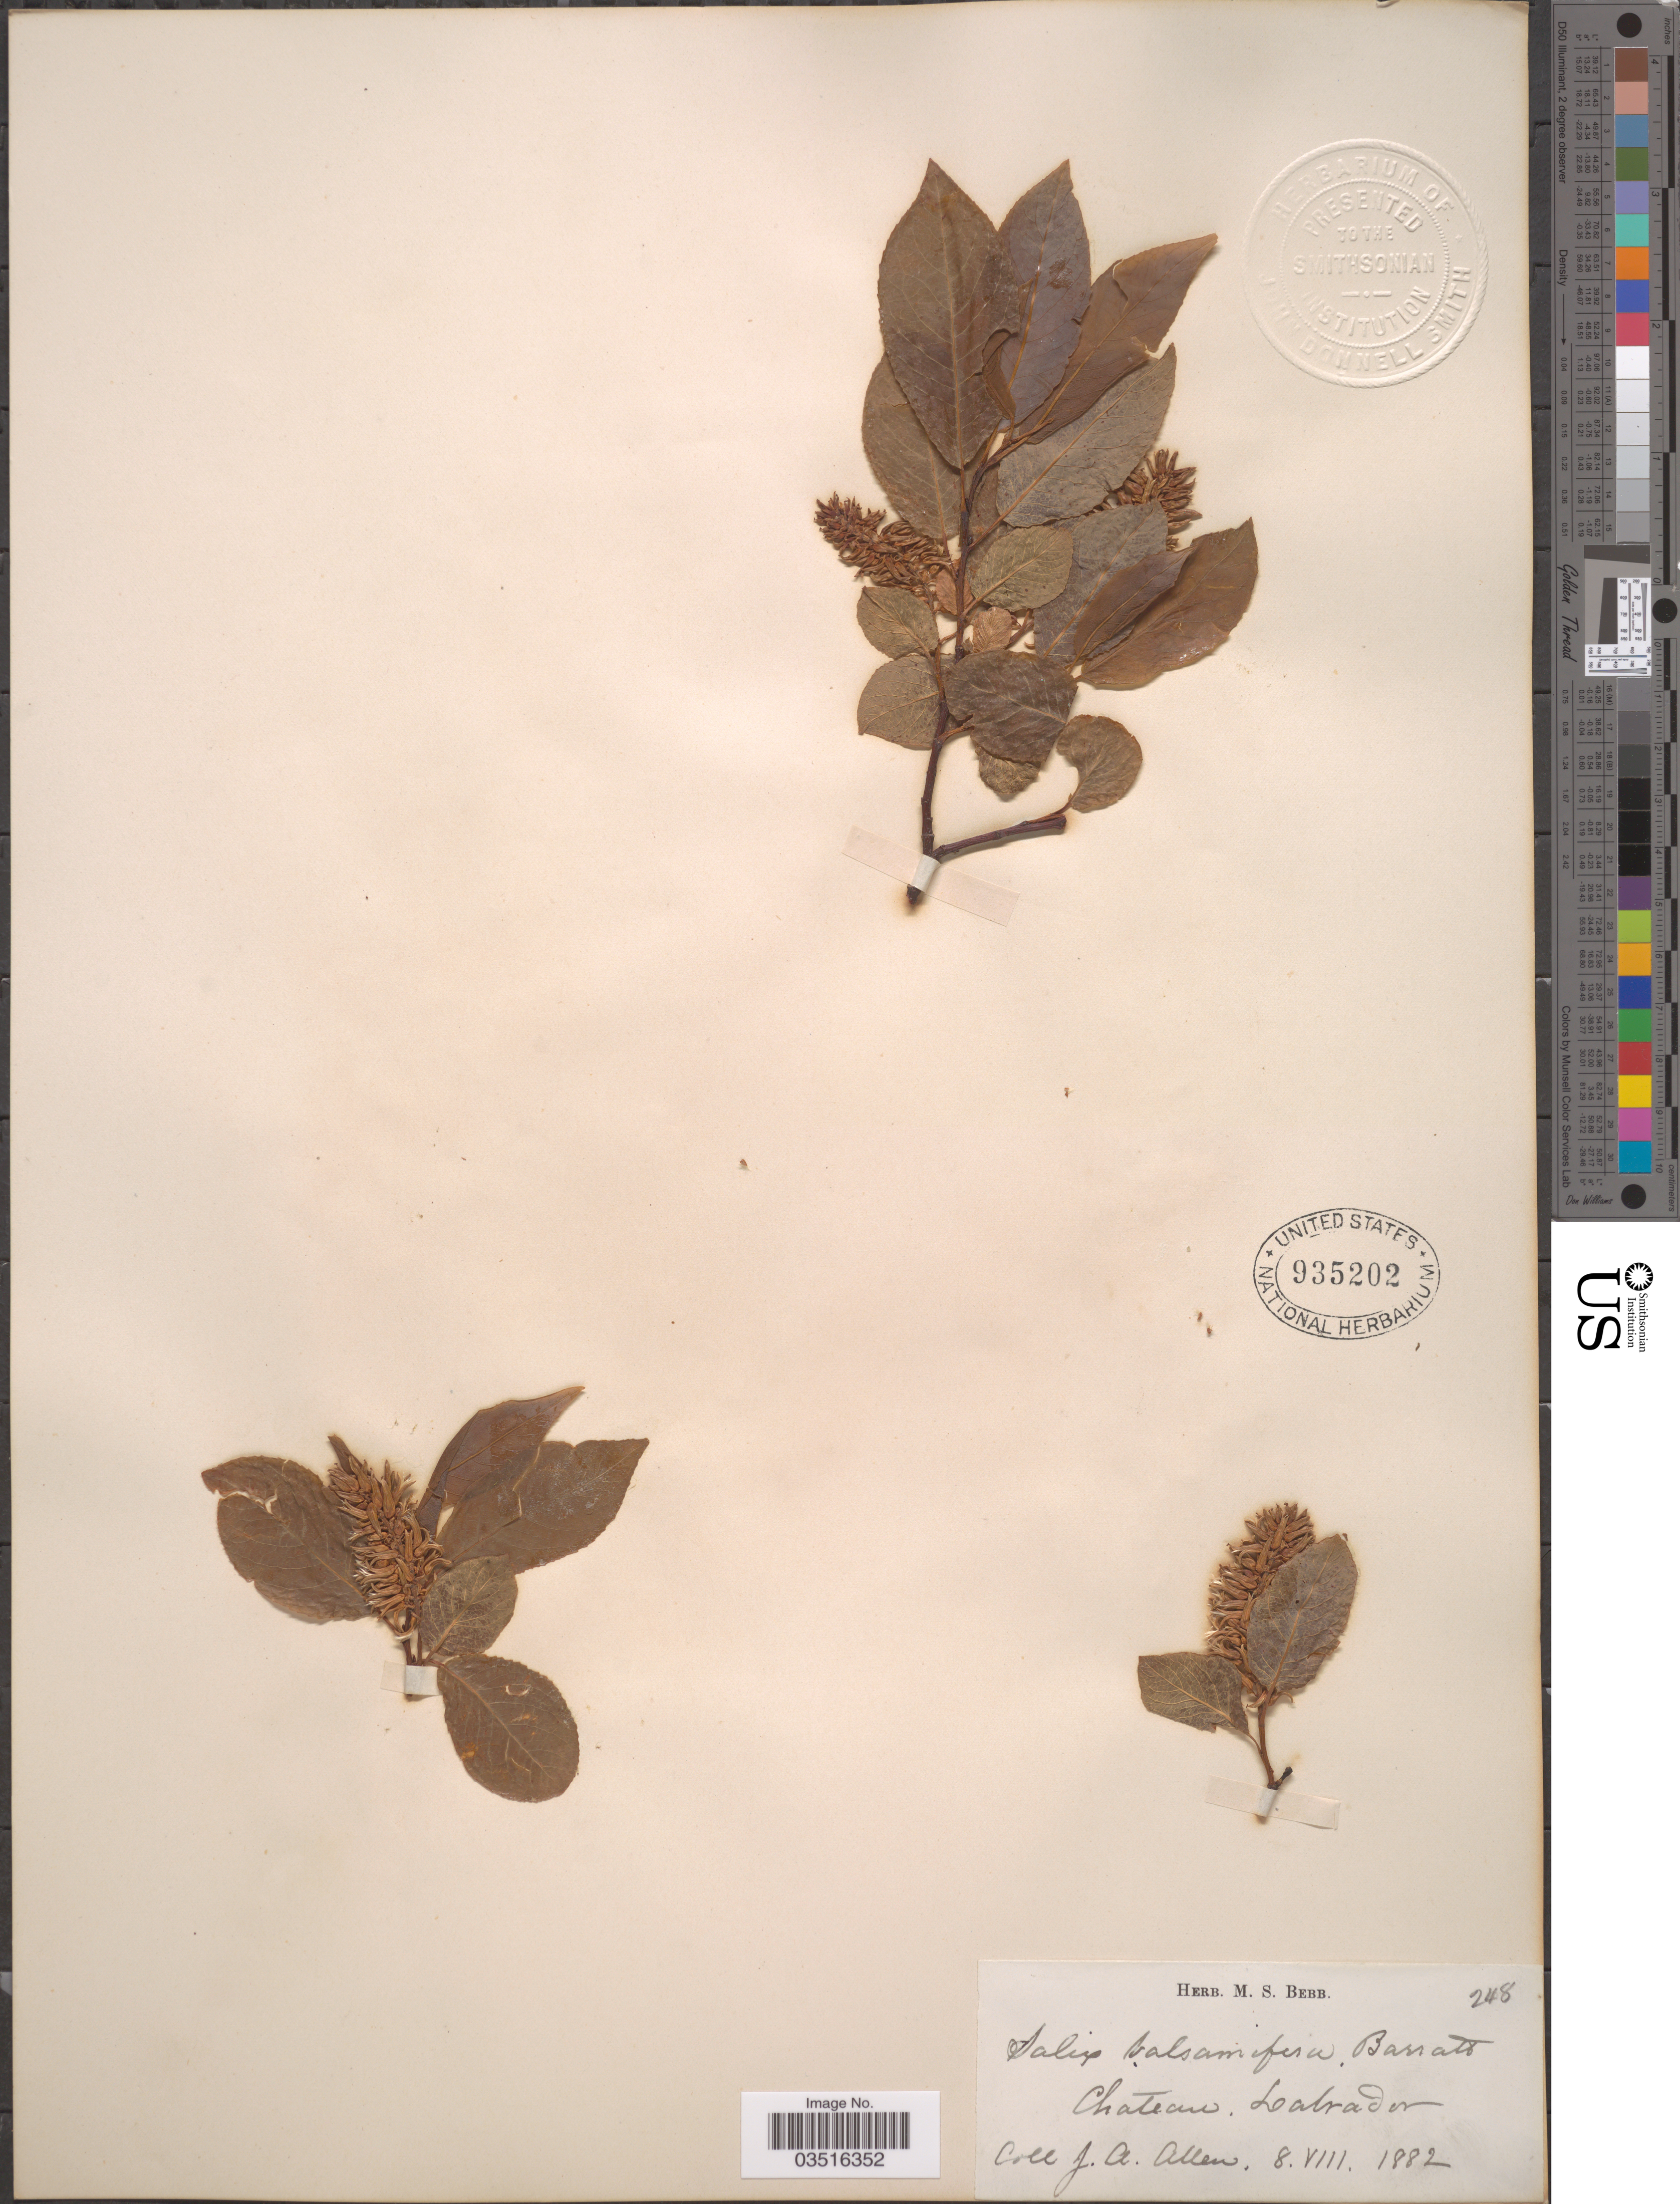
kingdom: Plantae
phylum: Tracheophyta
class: Magnoliopsida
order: Malpighiales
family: Salicaceae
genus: Salix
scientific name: Salix pyrifolia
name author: Ledeb.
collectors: J. Allen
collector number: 248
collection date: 1882-08-08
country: Canada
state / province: Newfoundland and Labrador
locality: Chateau. Labrador.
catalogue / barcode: US 935202